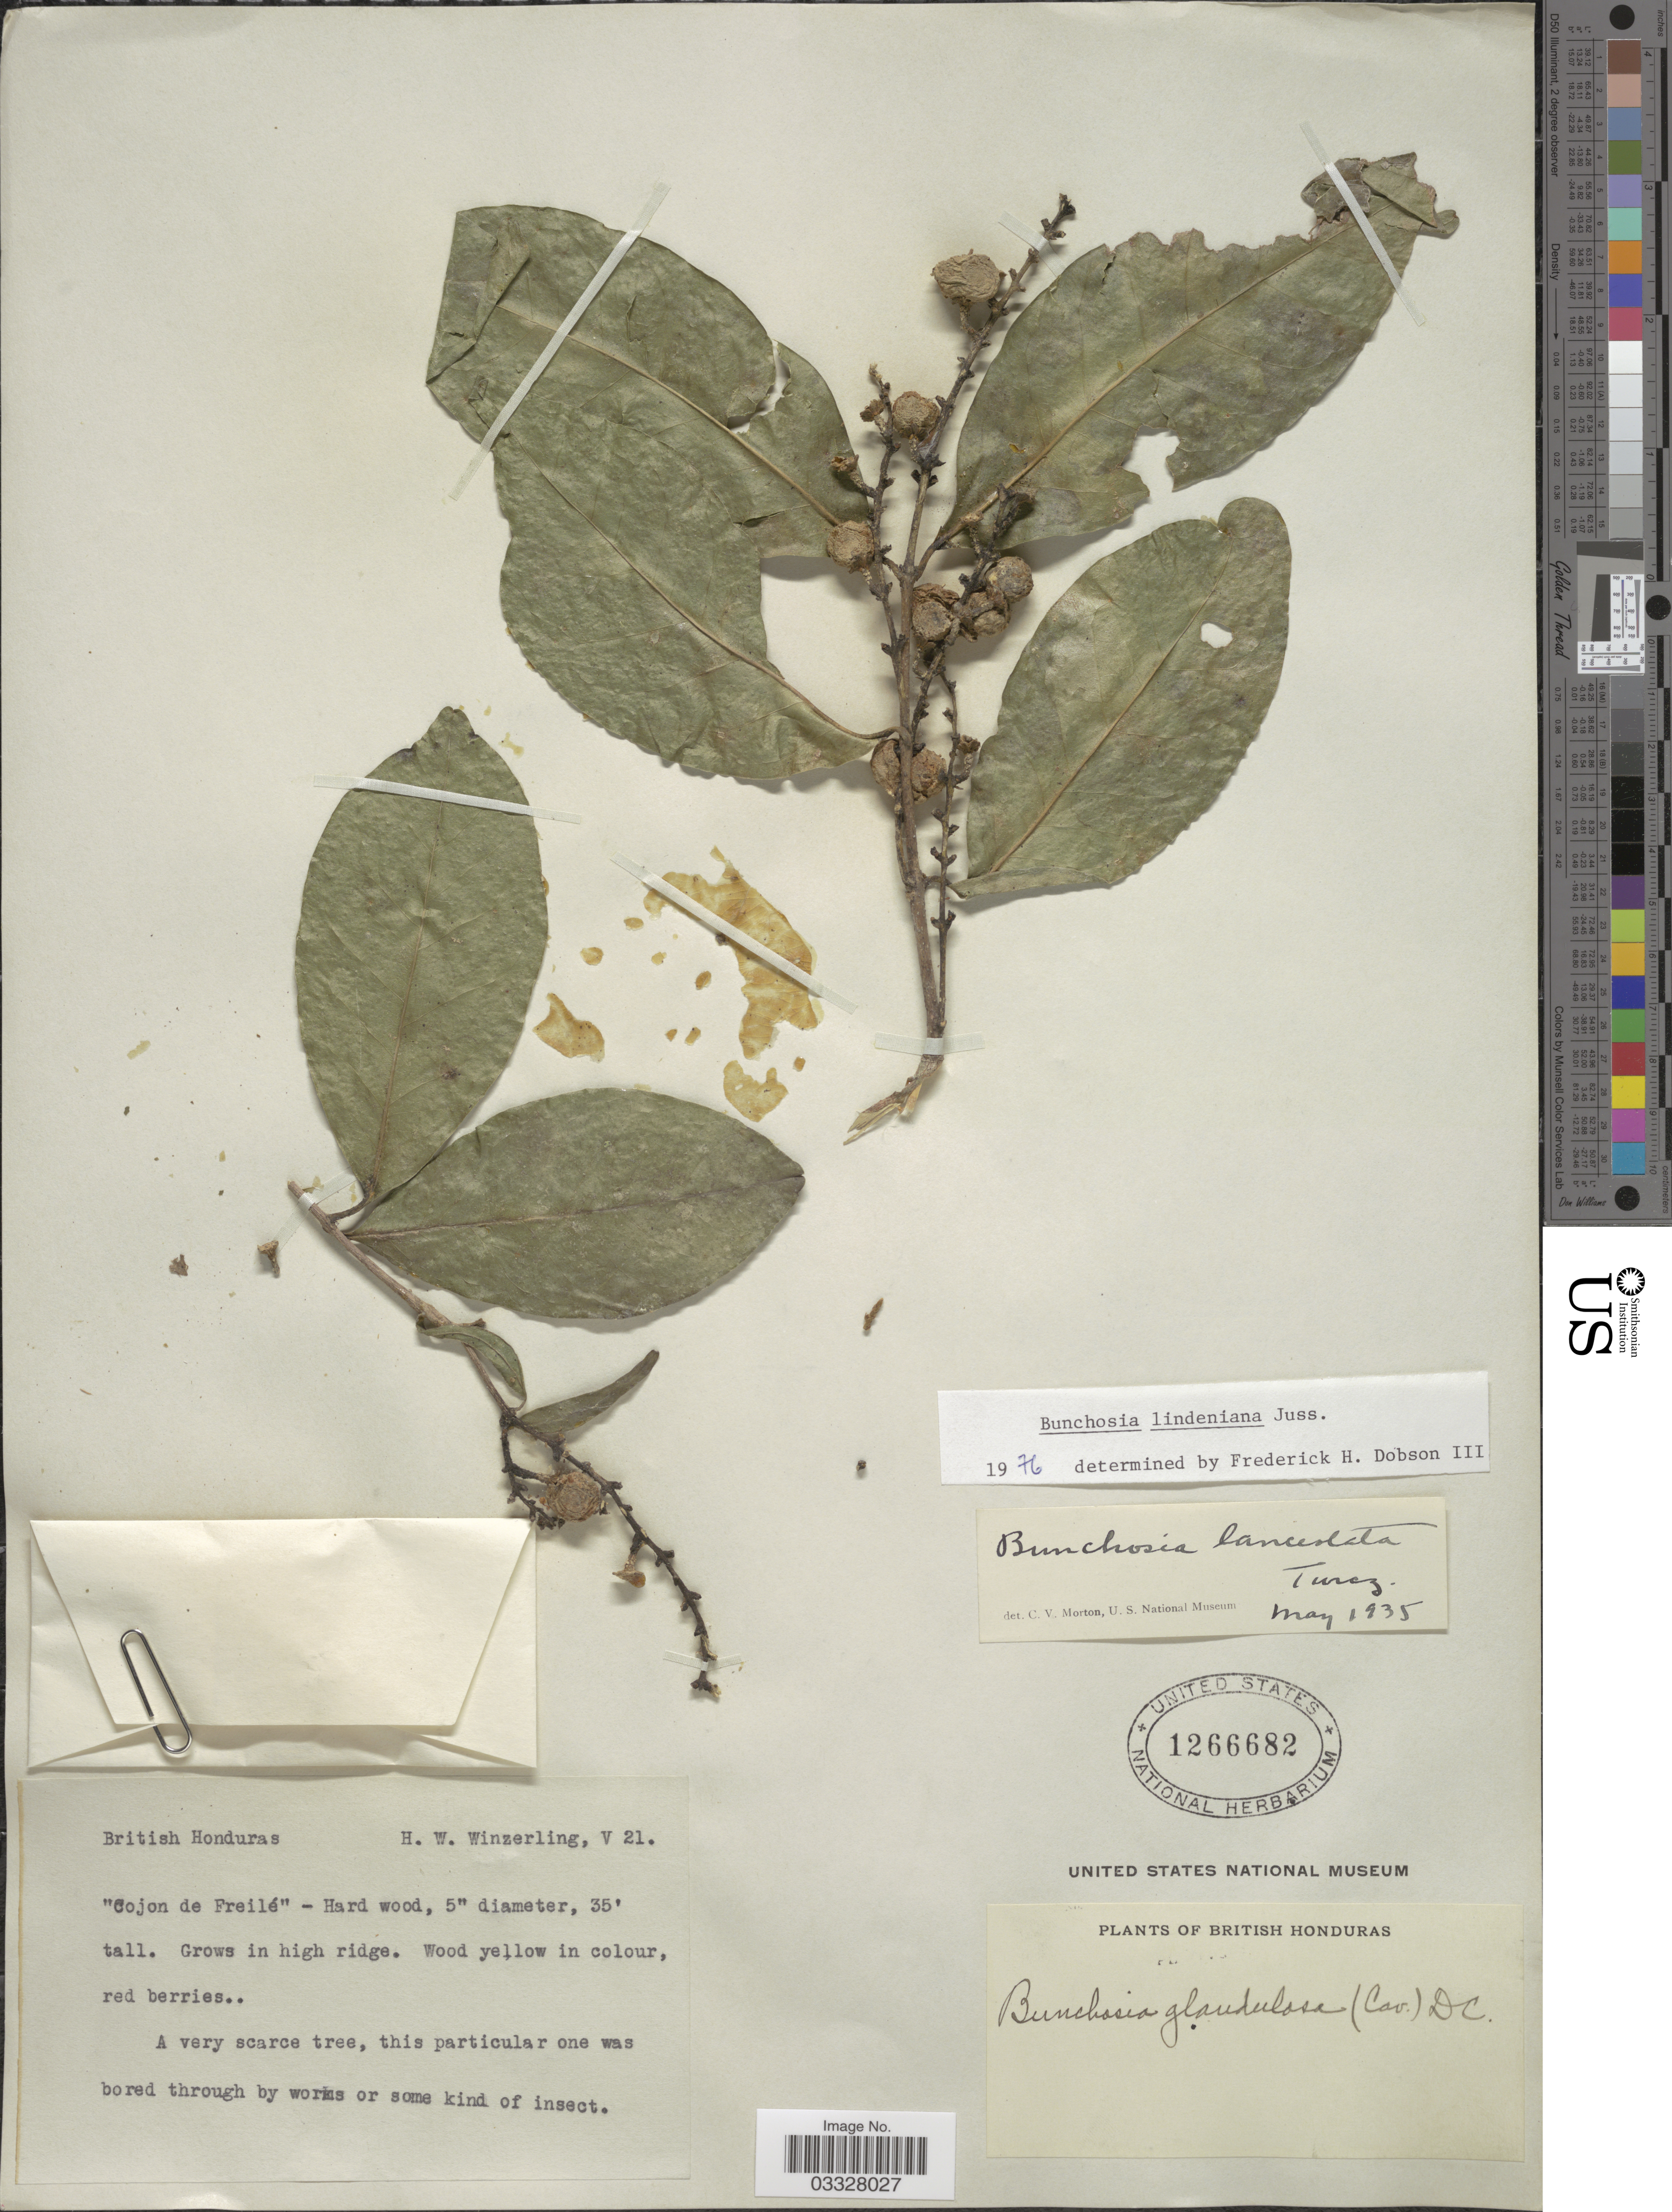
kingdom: Plantae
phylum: Tracheophyta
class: Magnoliopsida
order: Malpighiales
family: Malpighiaceae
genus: Bunchosia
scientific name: Bunchosia lindeniana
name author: A. Juss.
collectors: H. Winzerling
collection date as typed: Transcribed d/m/y: /5/21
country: Belize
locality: British Honduras.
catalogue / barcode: US 1266682